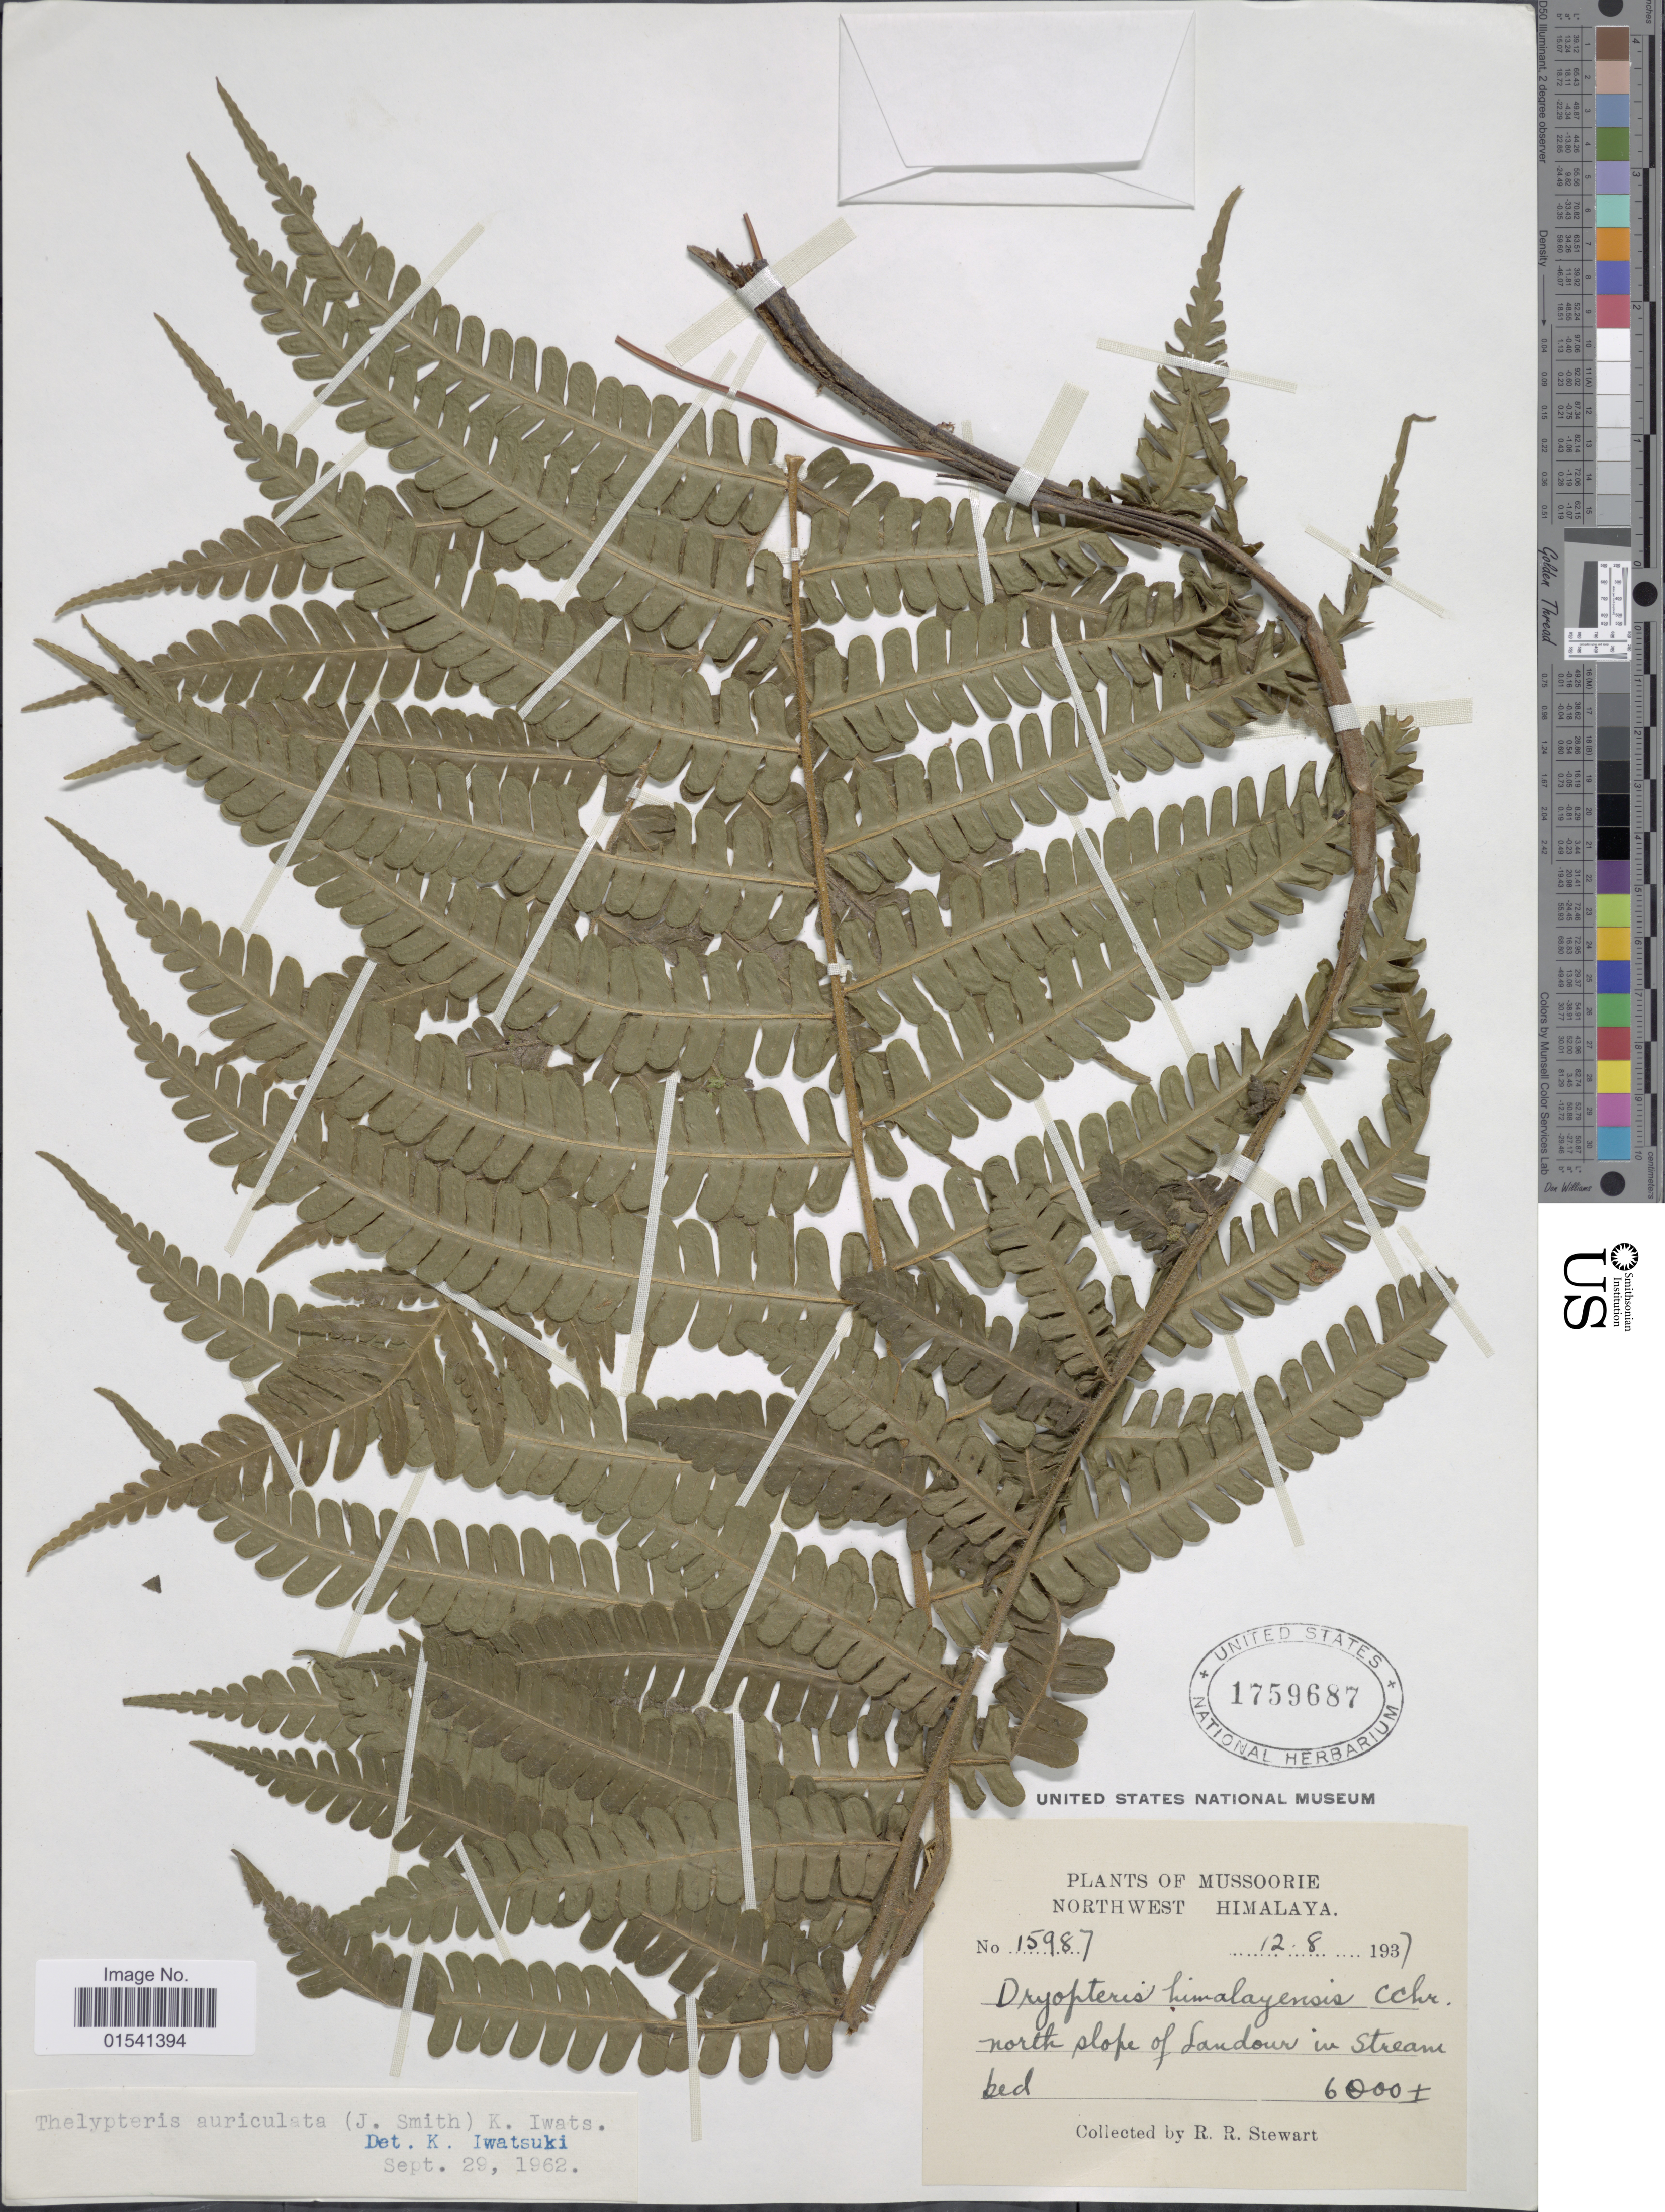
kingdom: Plantae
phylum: Tracheophyta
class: Polypodiopsida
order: Polypodiales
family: Thelypteridaceae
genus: Cyclogramma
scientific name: Cyclogramma auriculata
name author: (J. Sm.) Ching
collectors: R. R. Stewart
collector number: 15987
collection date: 1937-08-12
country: India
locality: Mussoorie, Northwest Himalaya, north slope of Landour in stream bed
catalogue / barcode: US 1759687